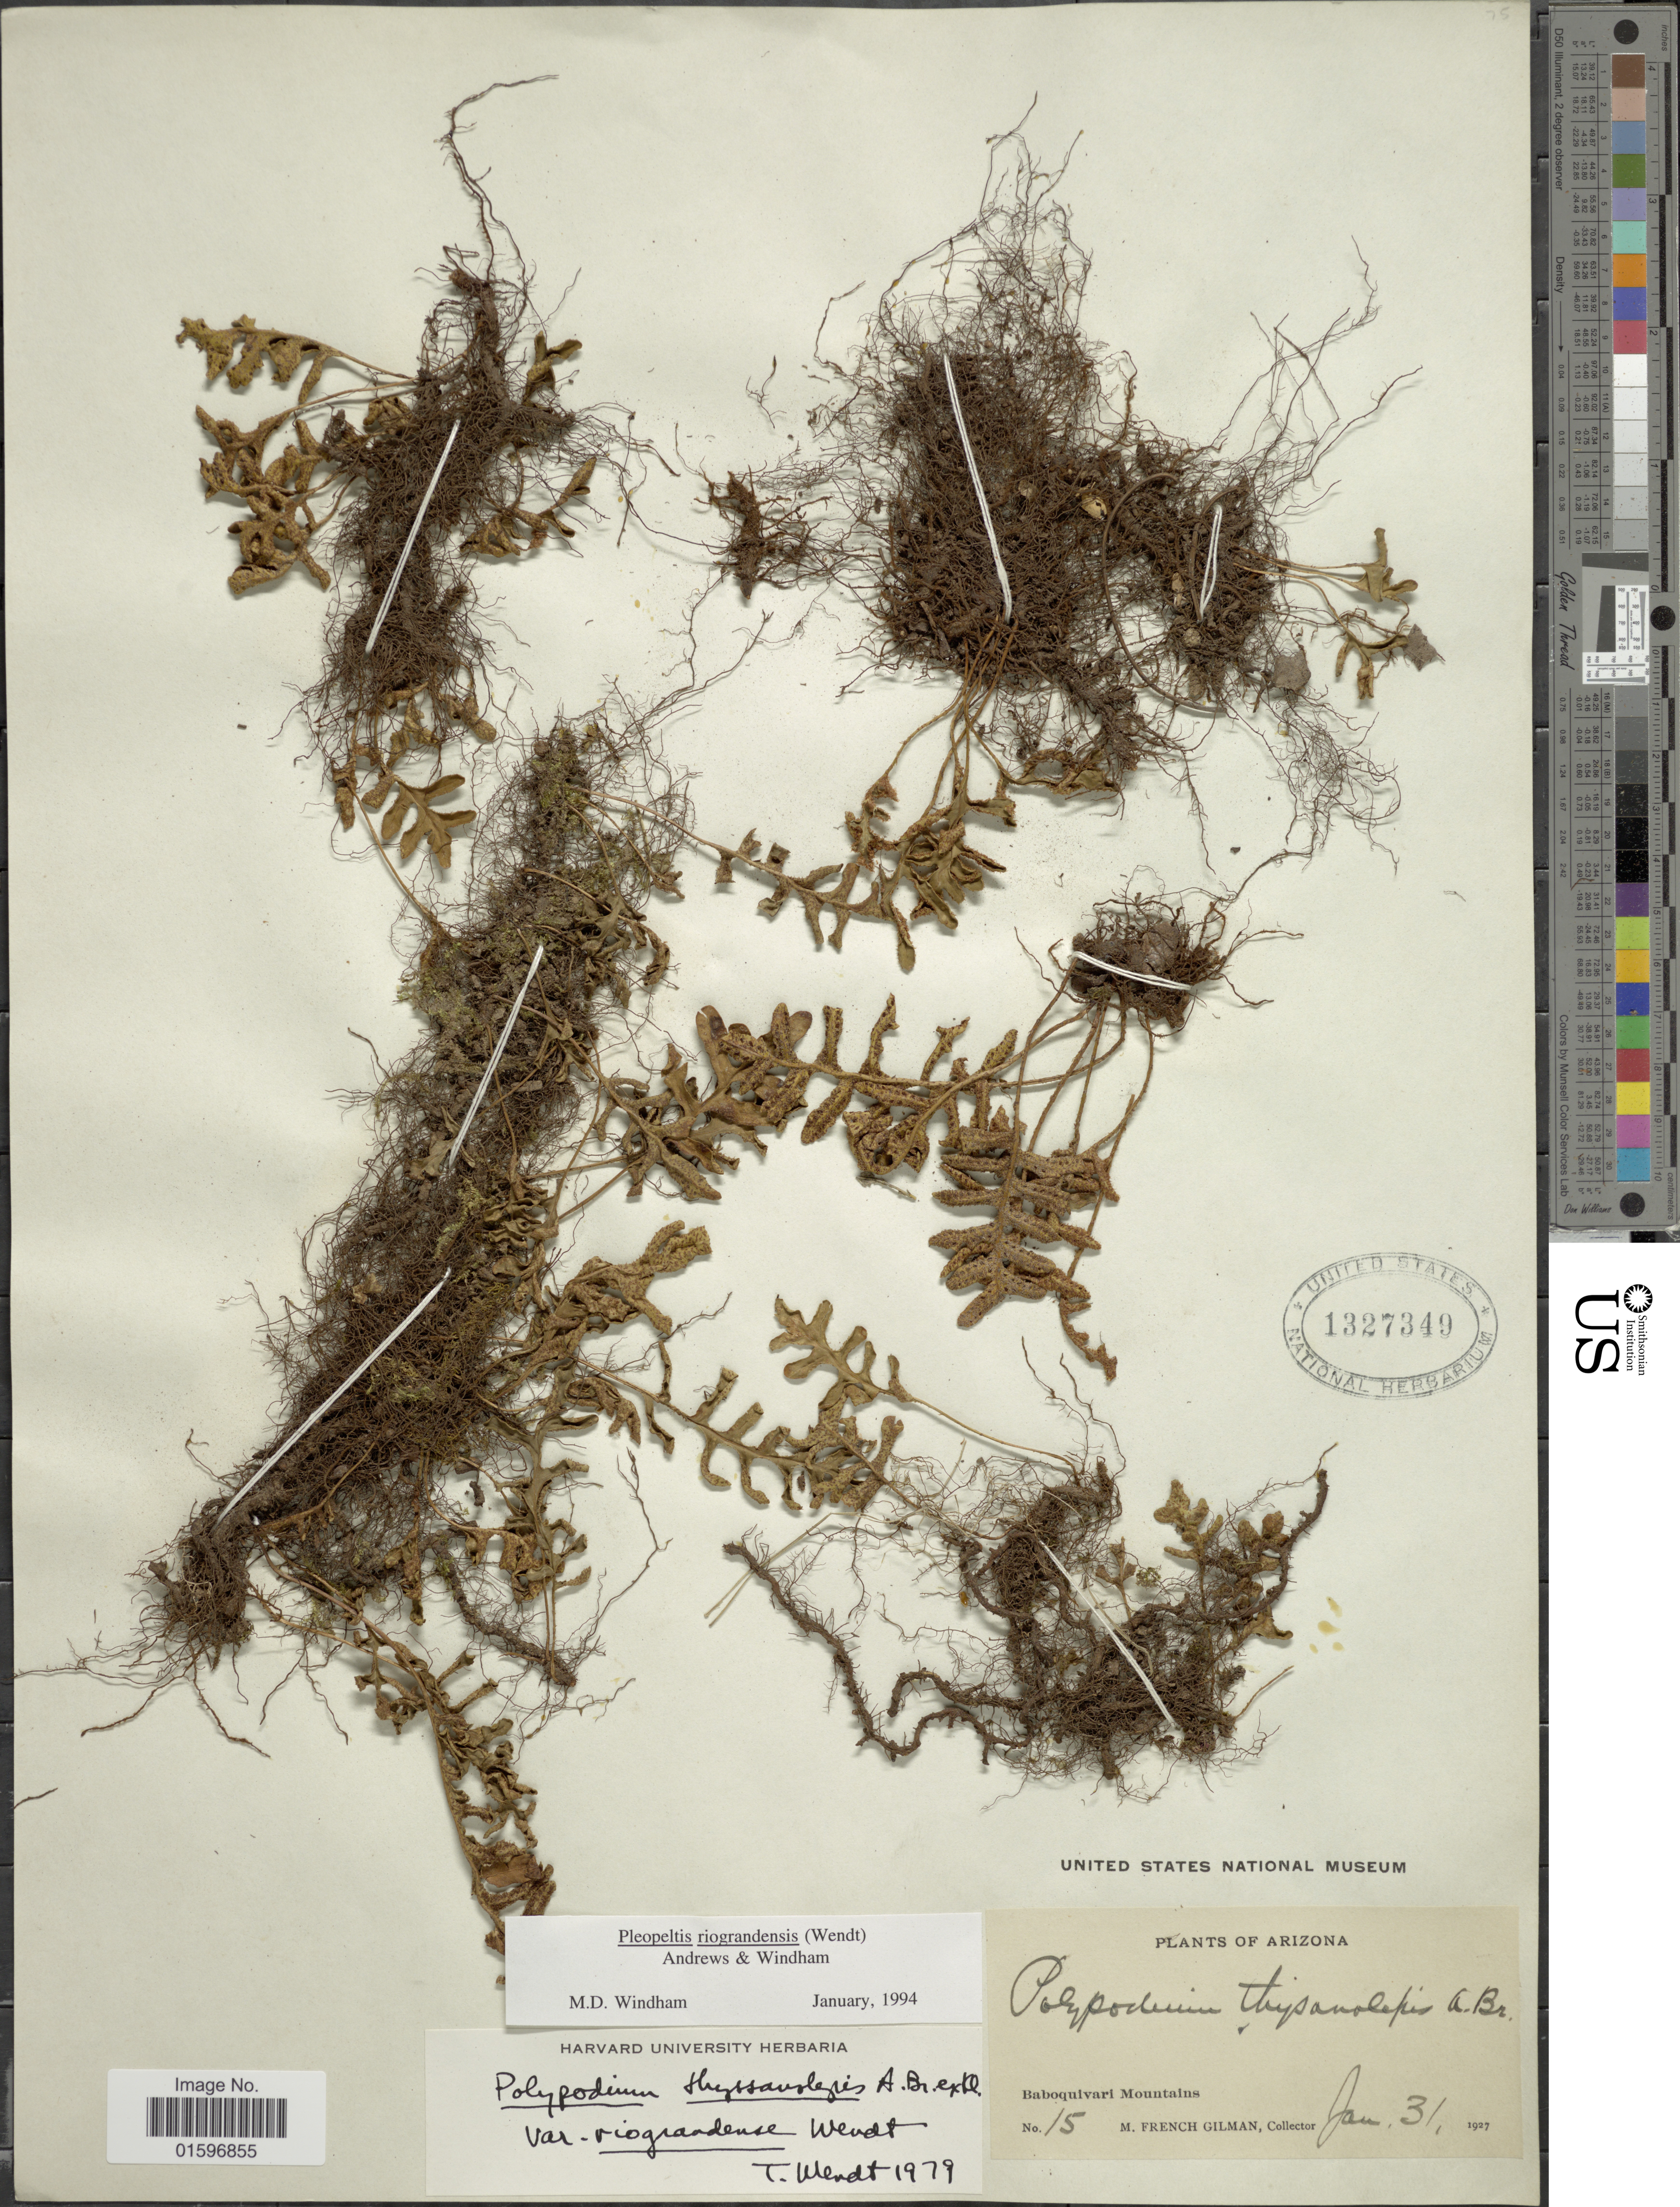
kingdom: Plantae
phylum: Tracheophyta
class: Polypodiopsida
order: Polypodiales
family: Polypodiaceae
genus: Pleopeltis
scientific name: Pleopeltis thyssanolepis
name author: (A. Braun ex Klotzsch) E.G. Andrews & Windham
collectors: M. F. Gilman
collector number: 15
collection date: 1927-01-31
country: United States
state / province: Arizona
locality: Arizona, Baboquivari Mountains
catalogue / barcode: US 1327349